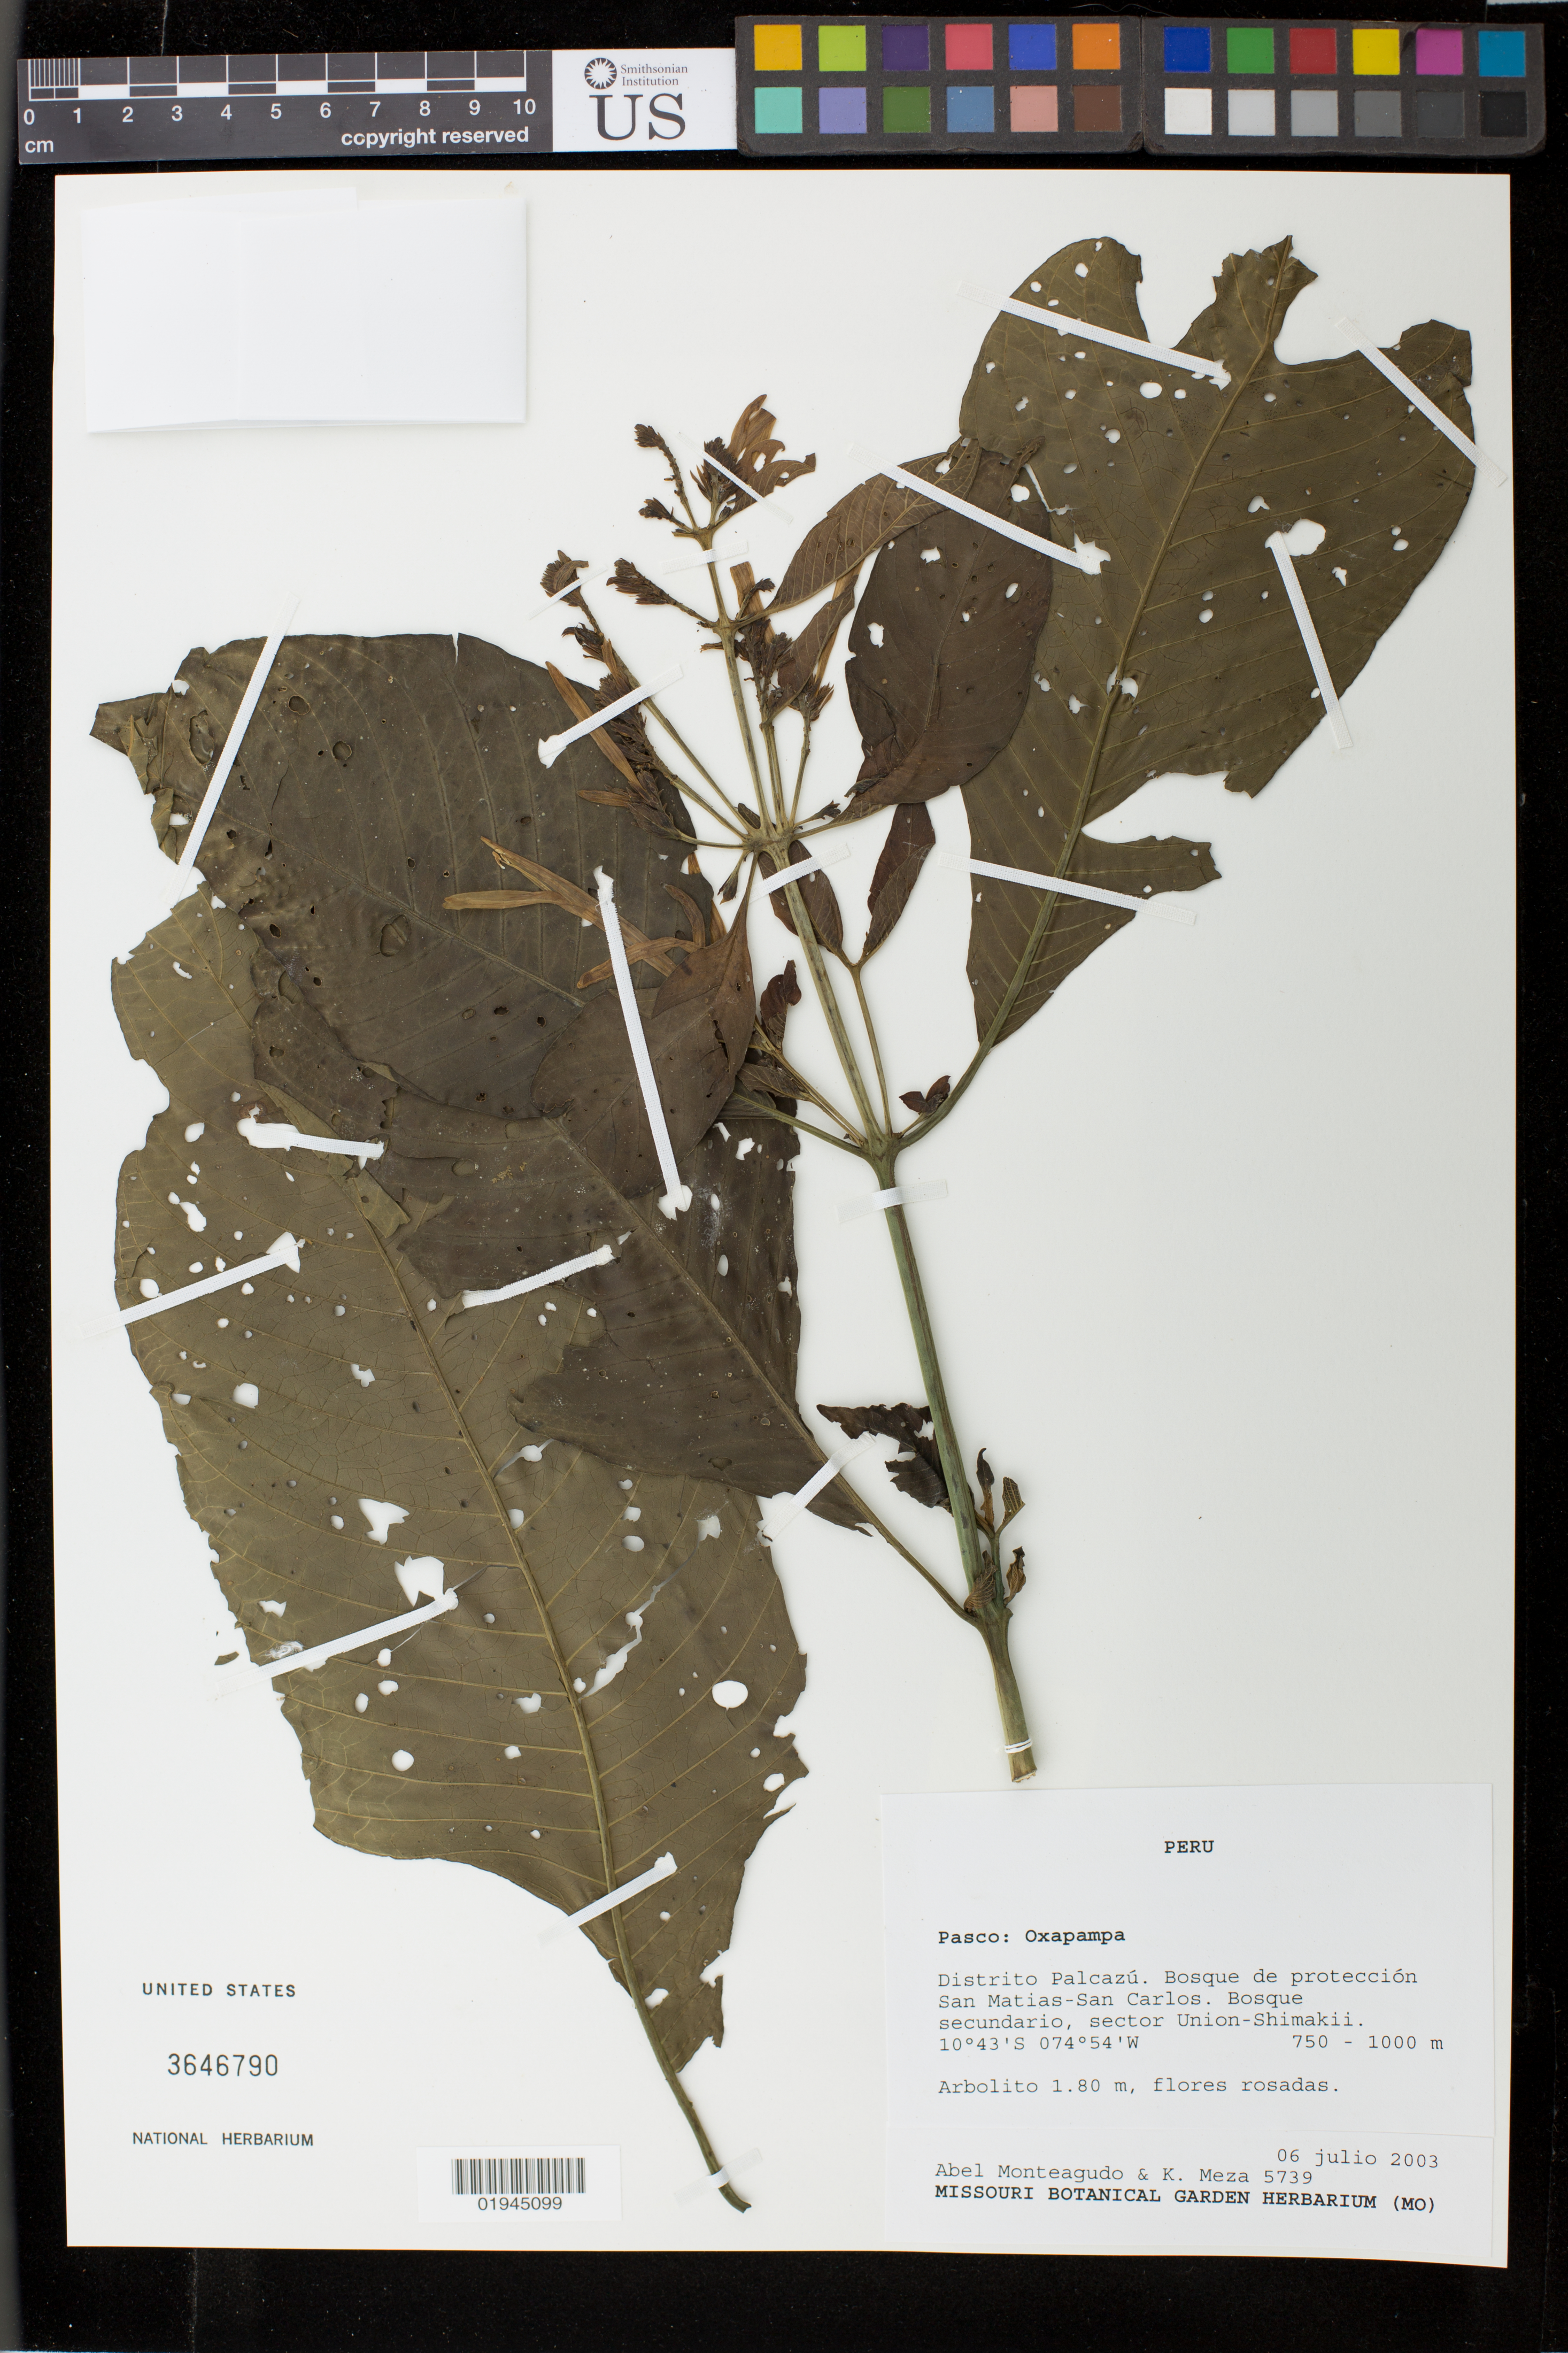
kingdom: Plantae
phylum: Tracheophyta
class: Magnoliopsida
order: Lamiales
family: Acanthaceae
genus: Justicia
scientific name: Justicia appendiculata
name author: (Ruiz & Pav.) Vahl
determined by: Villanueva, Rosa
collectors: A. Monteagudo et al.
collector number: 5739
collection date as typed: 06 Jul 2003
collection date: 2003-07-06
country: Peru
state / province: Pasco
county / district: Oxapampa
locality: Palcazu, San Matias-San Carlos, Secundario Sector Union-Shimakii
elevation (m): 750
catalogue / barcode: US 3646790